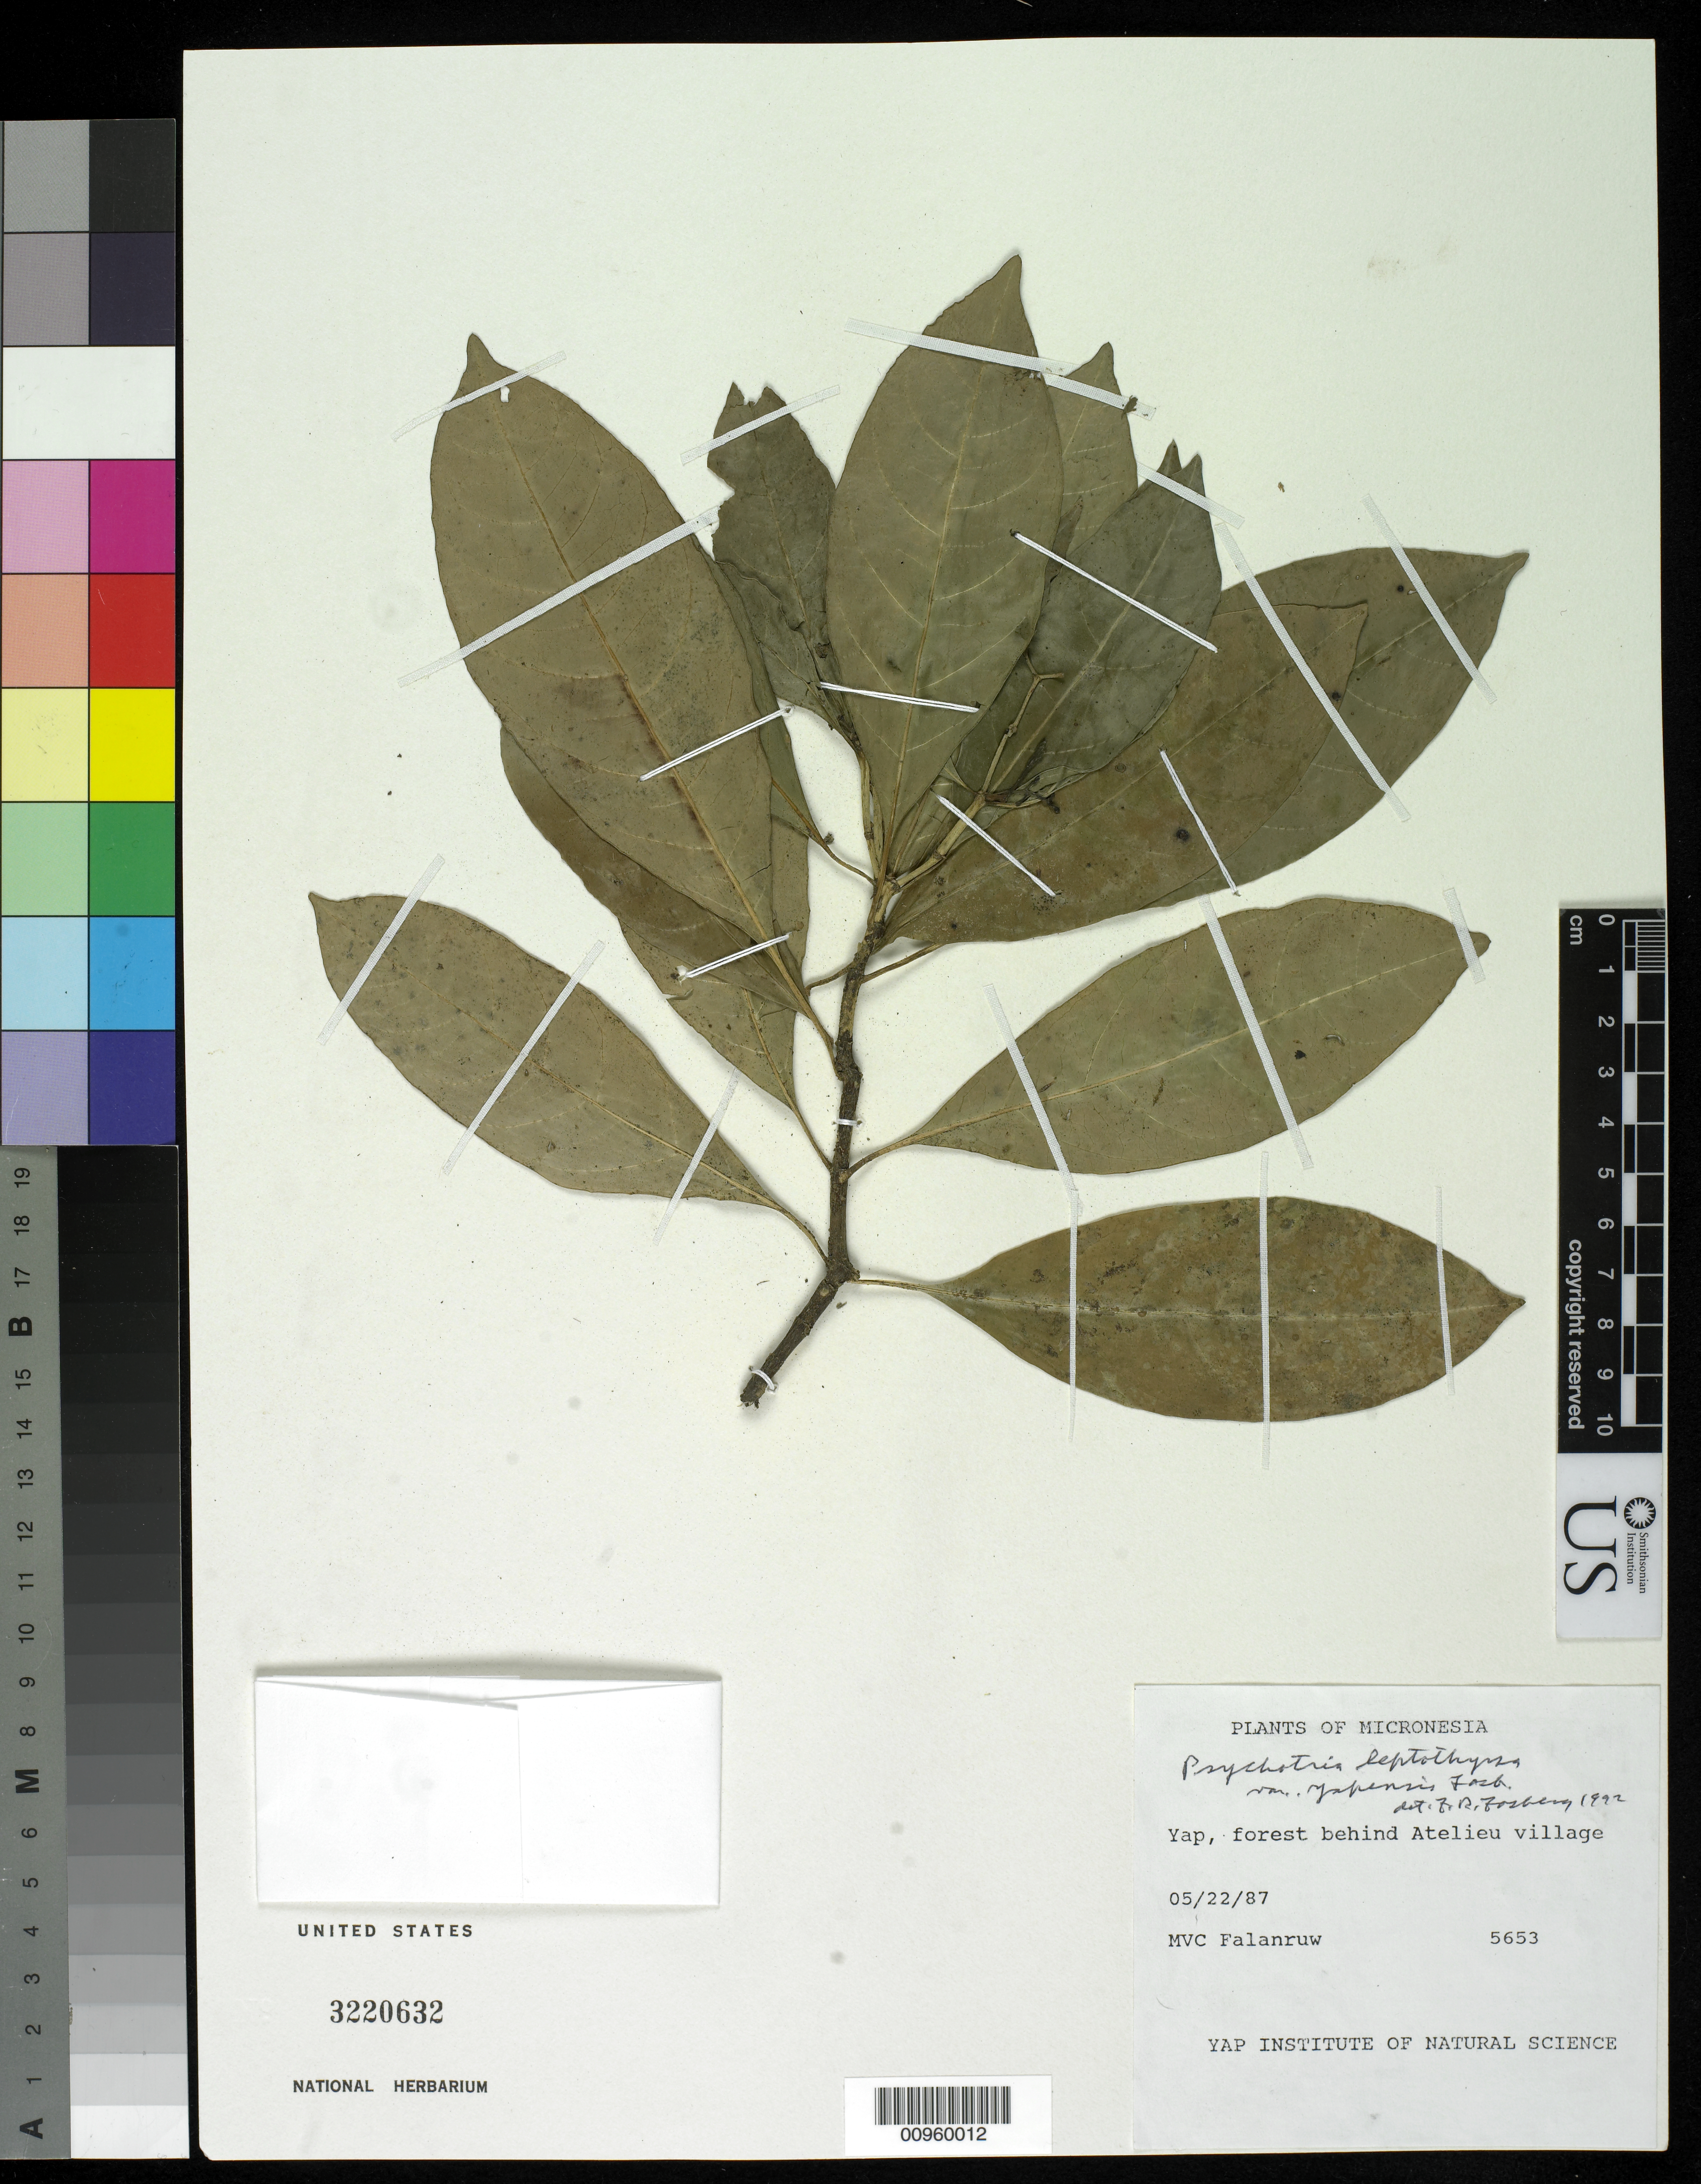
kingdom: Plantae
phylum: Tracheophyta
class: Magnoliopsida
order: Gentianales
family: Rubiaceae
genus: Psychotria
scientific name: Psychotria leptothyrsa var. yapensis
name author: Fosberg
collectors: M. V. Falanruw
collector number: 5653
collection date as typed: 22 May 1987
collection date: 1987-05-22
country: Micronesia, Federated States of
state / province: Yap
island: Yap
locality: Forest behind Atelieu village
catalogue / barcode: US 3220632